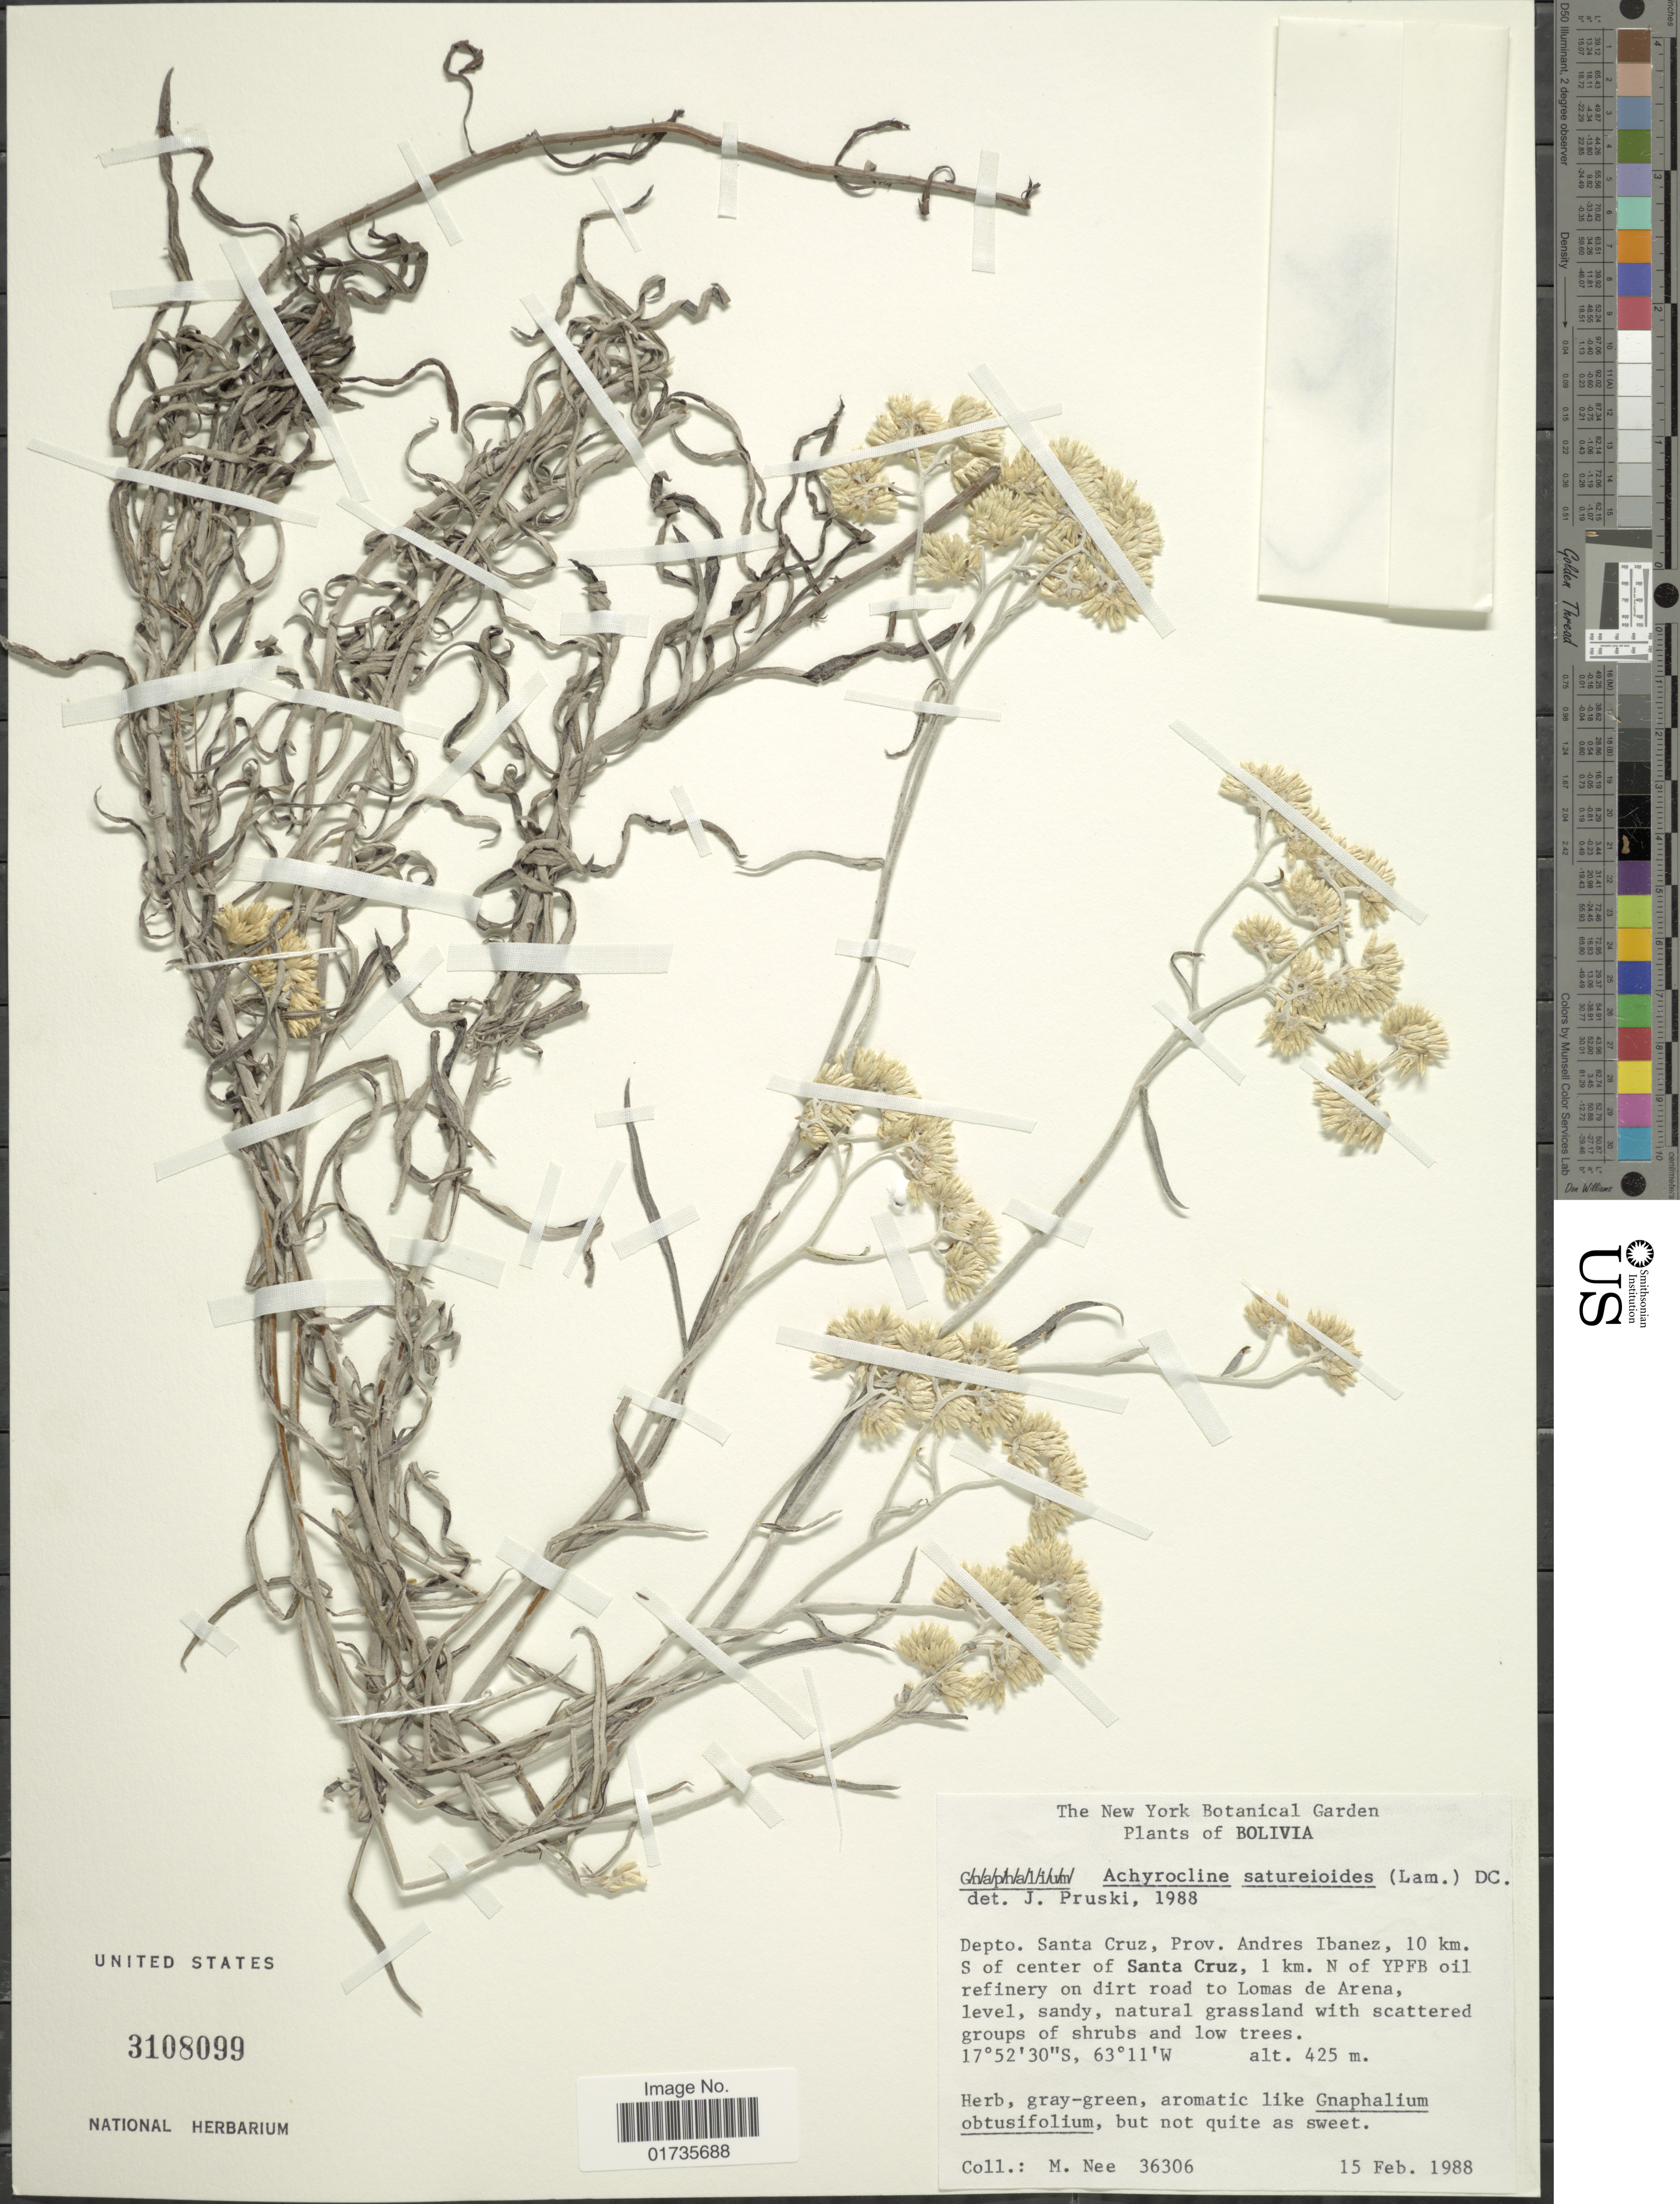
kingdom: Plantae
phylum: Tracheophyta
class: Magnoliopsida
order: Asterales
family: Asteraceae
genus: Achyrocline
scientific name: Achyrocline satureioides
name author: (Lam.) DC.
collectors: M. Nee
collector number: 36306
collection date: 1988-02-15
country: Bolivia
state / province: Santa Cruz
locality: Depto Santa Cruz, Prov. Andres Ibanez, 10 km. S of center of Santa Cruz, 1 km N of YPFB oil refinery on dirt road to Lomas de Arena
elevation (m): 425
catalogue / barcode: US 3108099